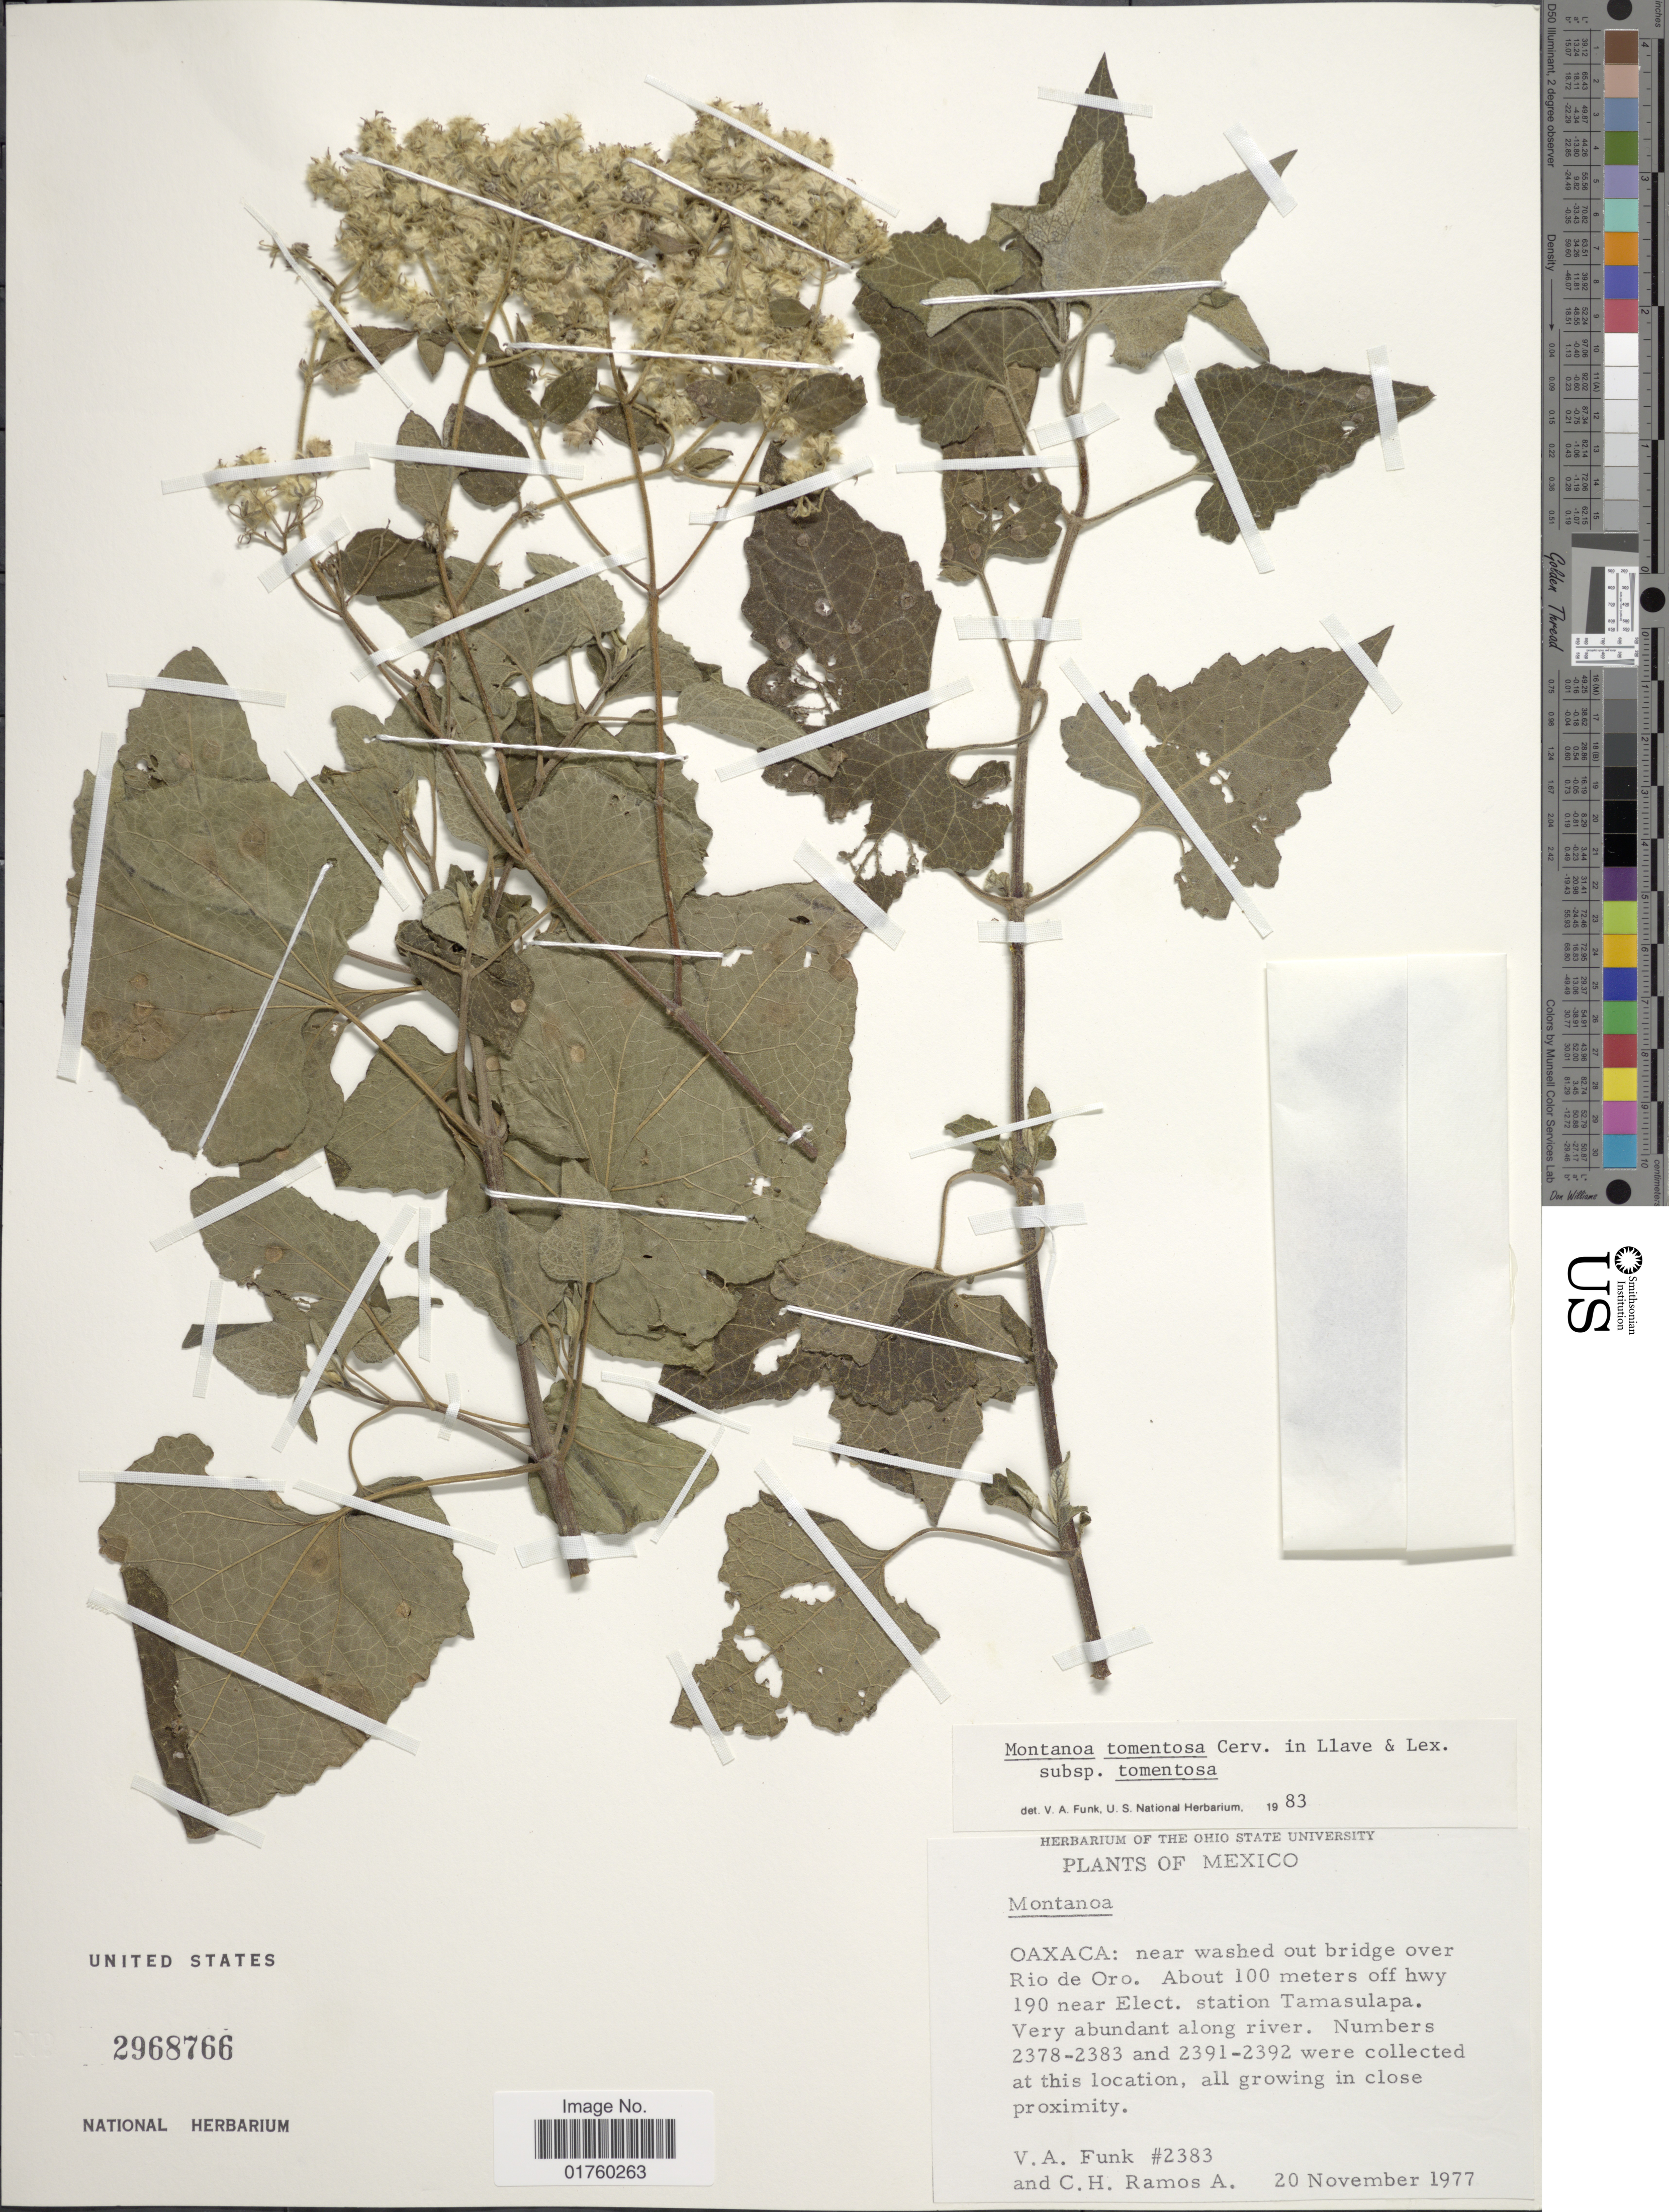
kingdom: Plantae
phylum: Tracheophyta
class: Magnoliopsida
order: Asterales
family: Asteraceae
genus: Montanoa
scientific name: Montanoa tomentosa subsp. tomentosa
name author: Cerv.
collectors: V. Funk & C. H. Ramos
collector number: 2383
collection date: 1977-11-20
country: Mexico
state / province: Oaxaca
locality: Near washed out bridge over Rio de Oro, about 100 meters off hwy 190 near Elect. station Tamasulapa, abundant along river.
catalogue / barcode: US 2968766